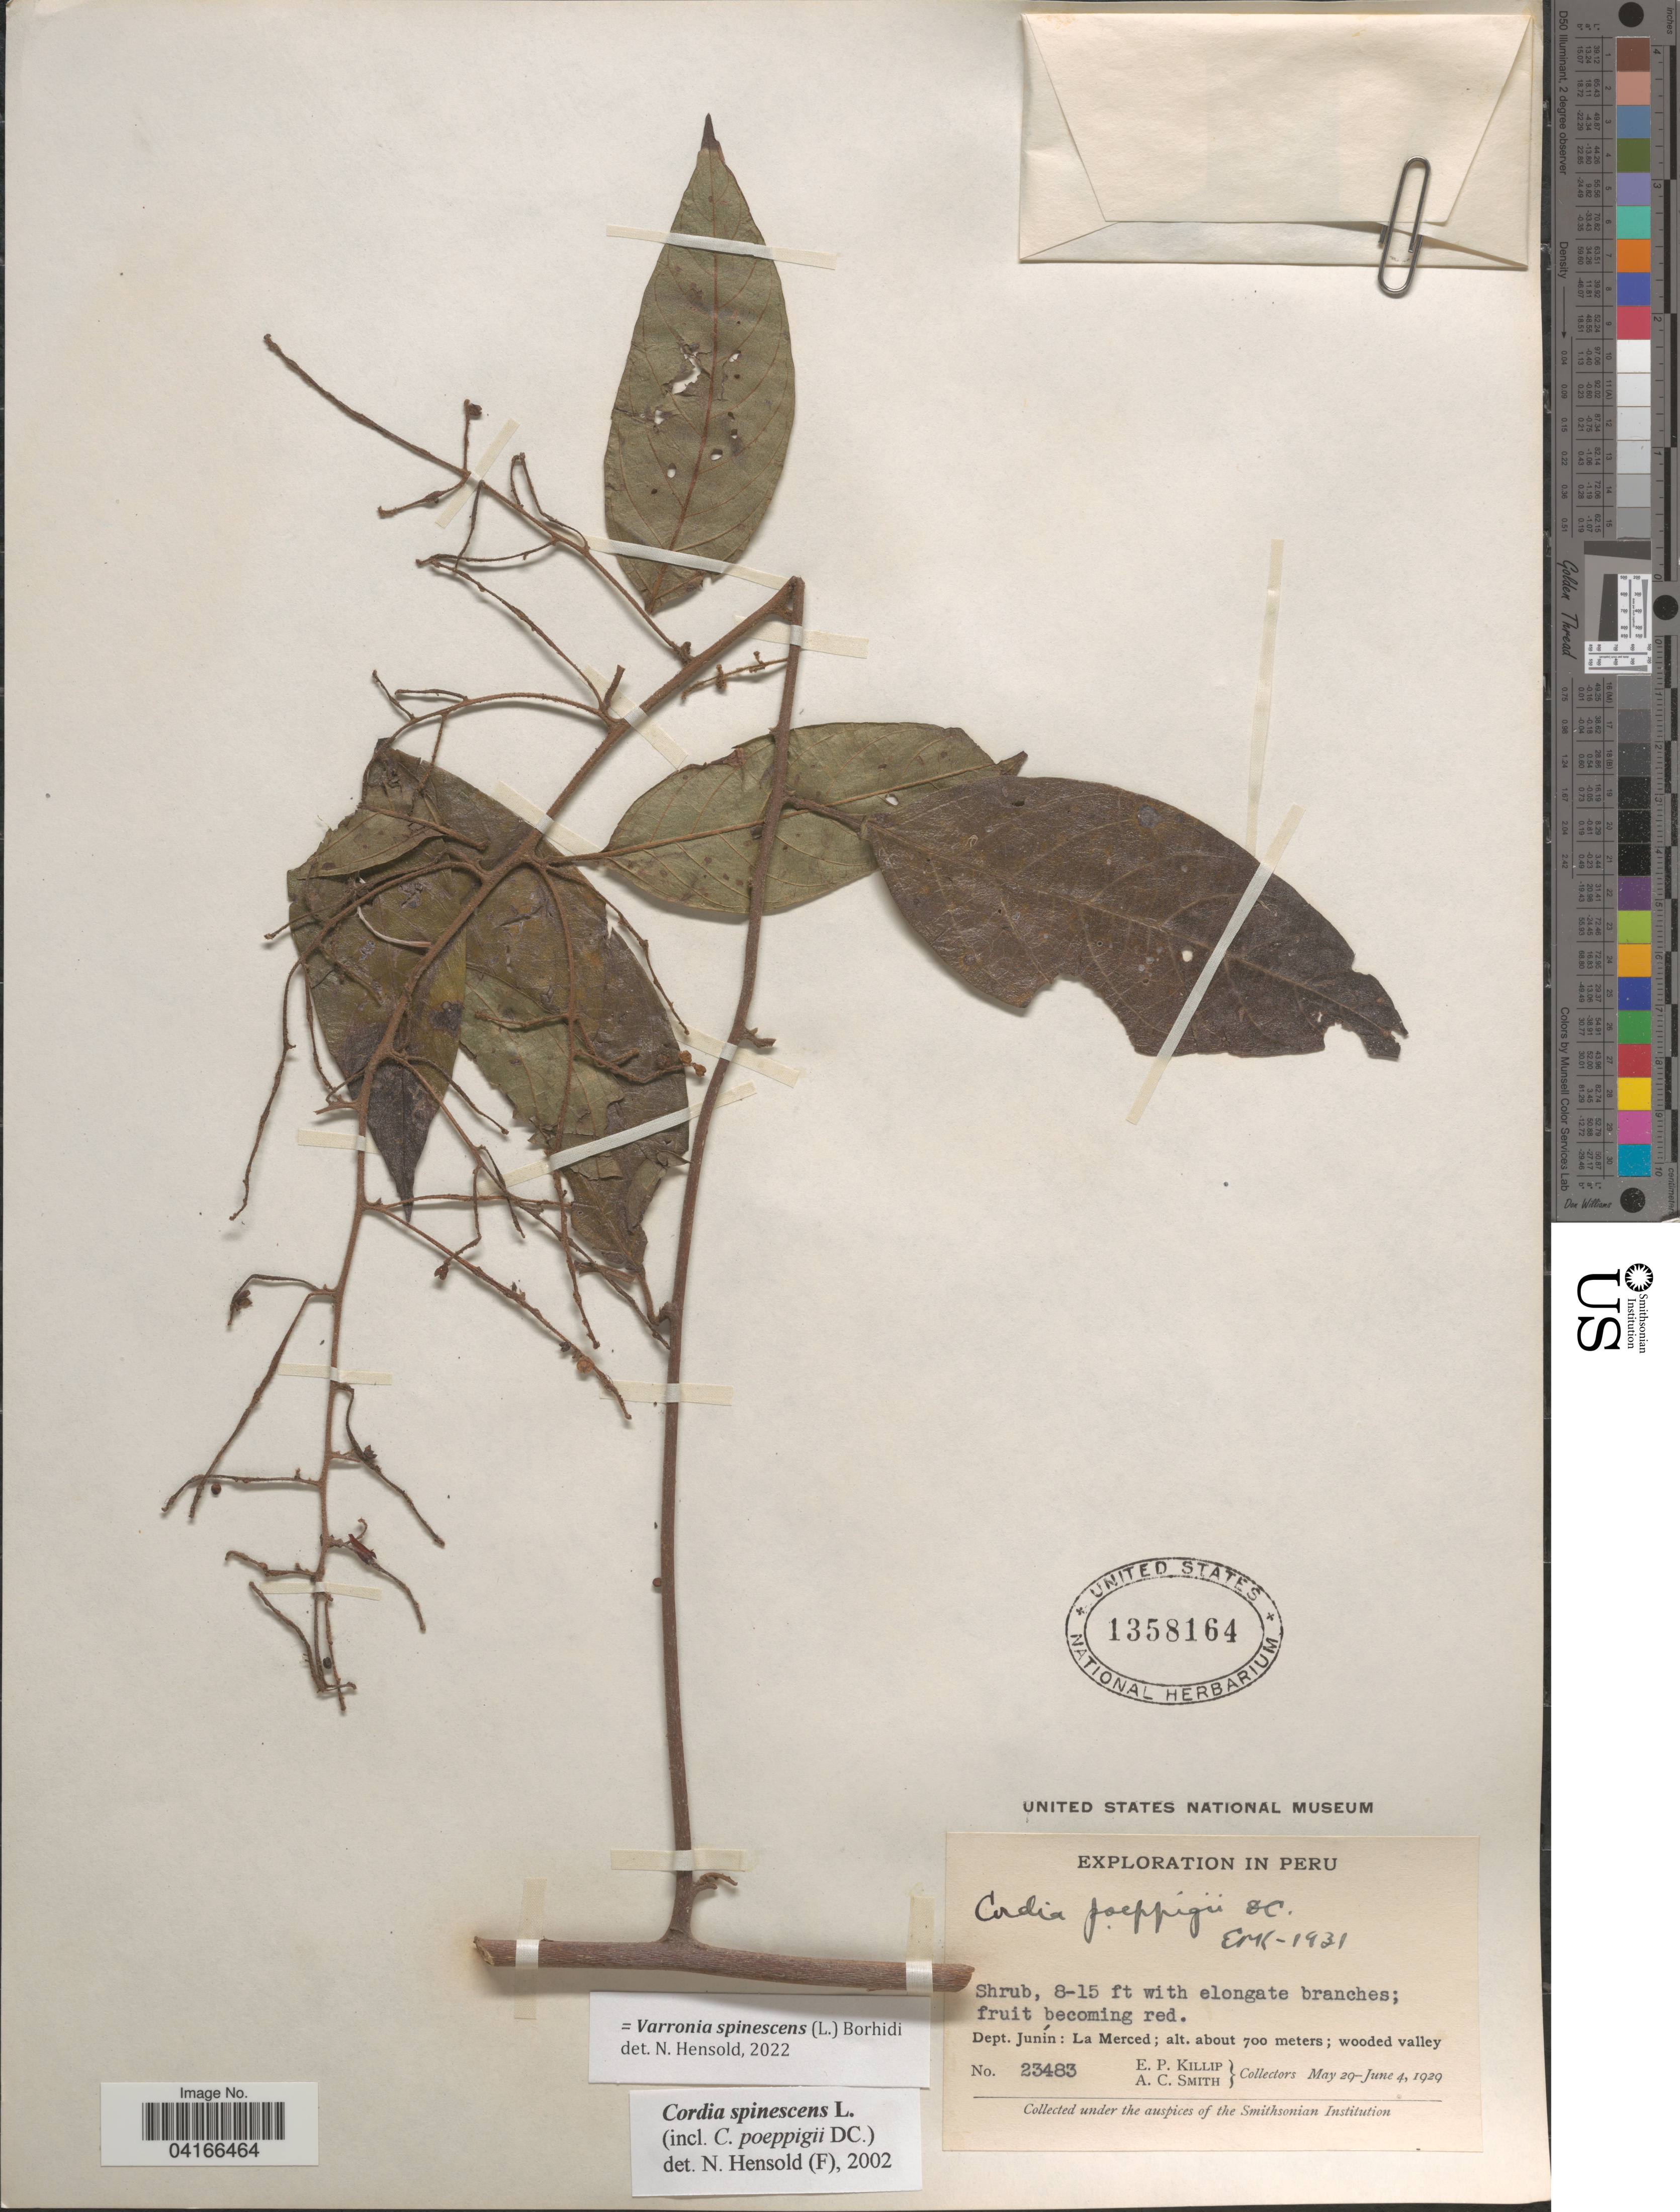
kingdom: Plantae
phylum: Tracheophyta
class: Magnoliopsida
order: Boraginales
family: Cordiaceae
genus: Varronia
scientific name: Varronia spinescens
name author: (L.) Borhidi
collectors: E. P. Killip & A. C. Smith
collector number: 23483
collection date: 1929-05-29/1929-06-04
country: Peru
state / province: Junín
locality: Exploration in Peru. Dept. Junín: La Merced; wooded valley.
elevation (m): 700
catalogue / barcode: US 1358164